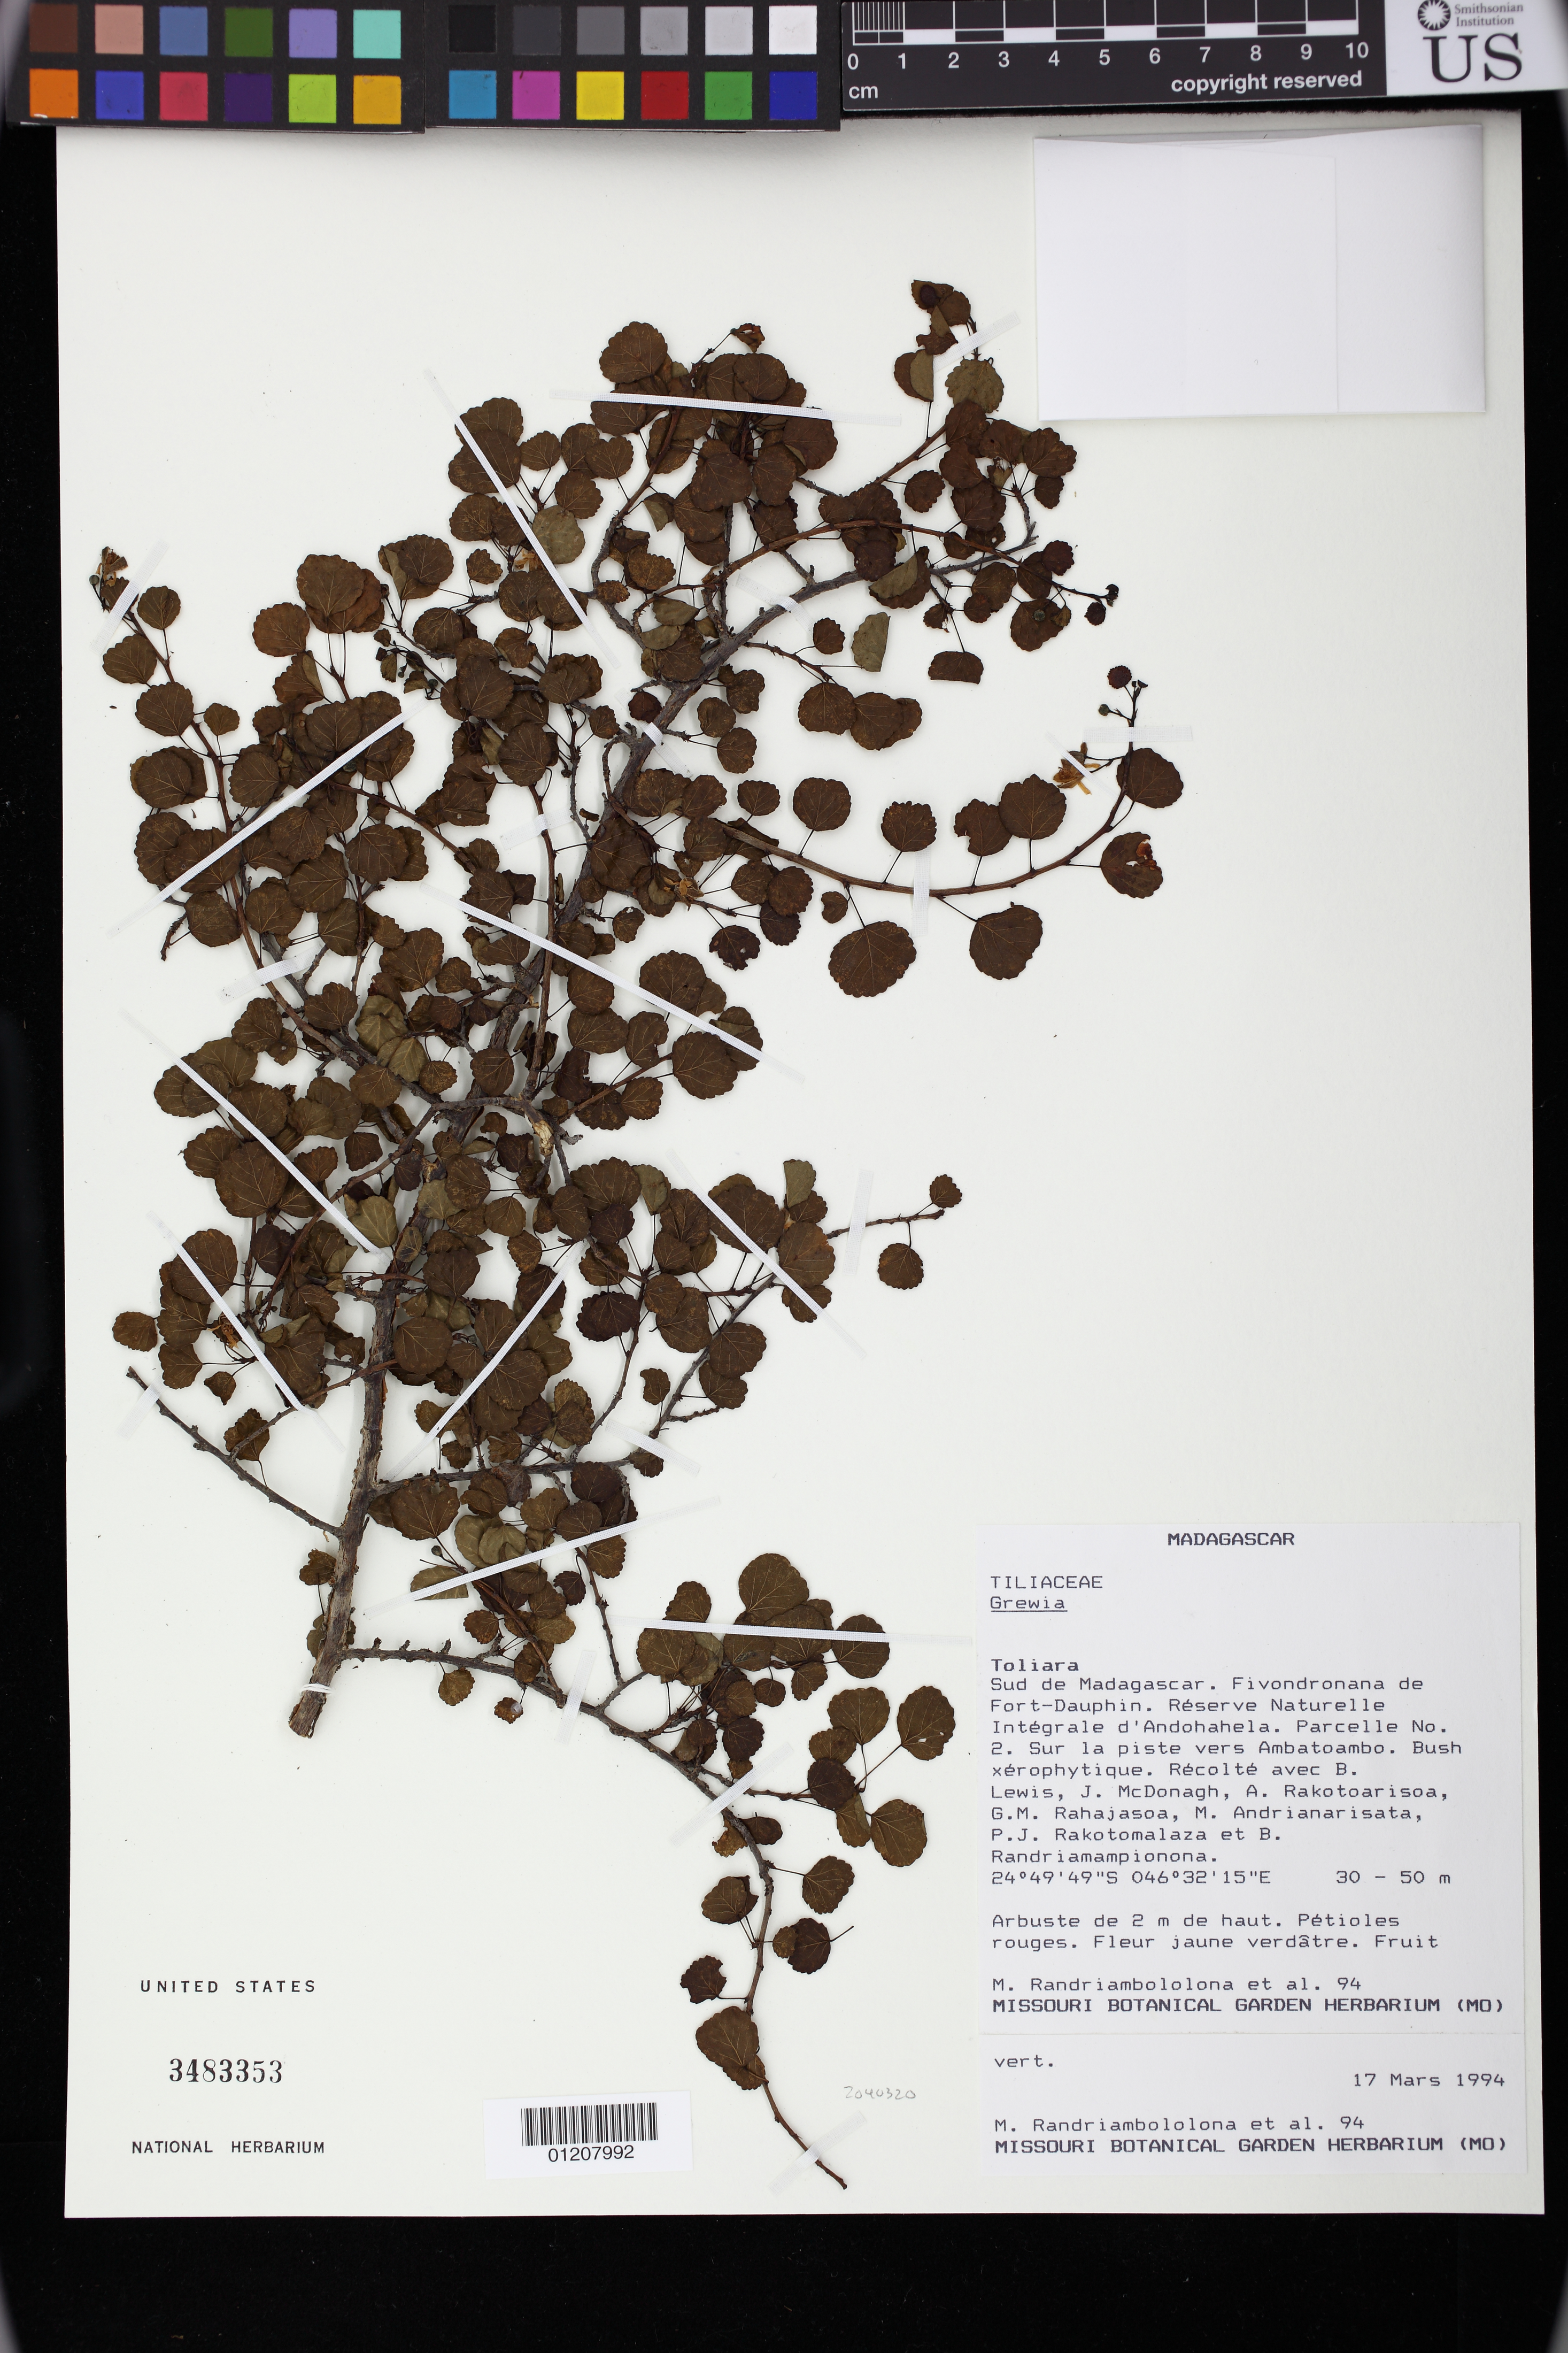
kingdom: Plantae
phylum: Tracheophyta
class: Magnoliopsida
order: Malvales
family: Malvaceae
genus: Grewia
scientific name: Grewia calvata var. arbuscula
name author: Capuron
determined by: Jourdain-Fievet, L.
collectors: M. Randriambololona, B. Lewis, J. McDonagh, Rakotoarisoa, G. Rahajasoa & M. Andrianarisata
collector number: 94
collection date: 1994-03-17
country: Madagascar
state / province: Anosy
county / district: Tolanaro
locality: Toliara: Sud de Madagascar. Fivondronana de Fort-Dauphin. Reserve Naturelle Integrale d'Andohahela. Parcelle No. 2. Sur la piste vers Ambatoambo.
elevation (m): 30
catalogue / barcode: US 3483353